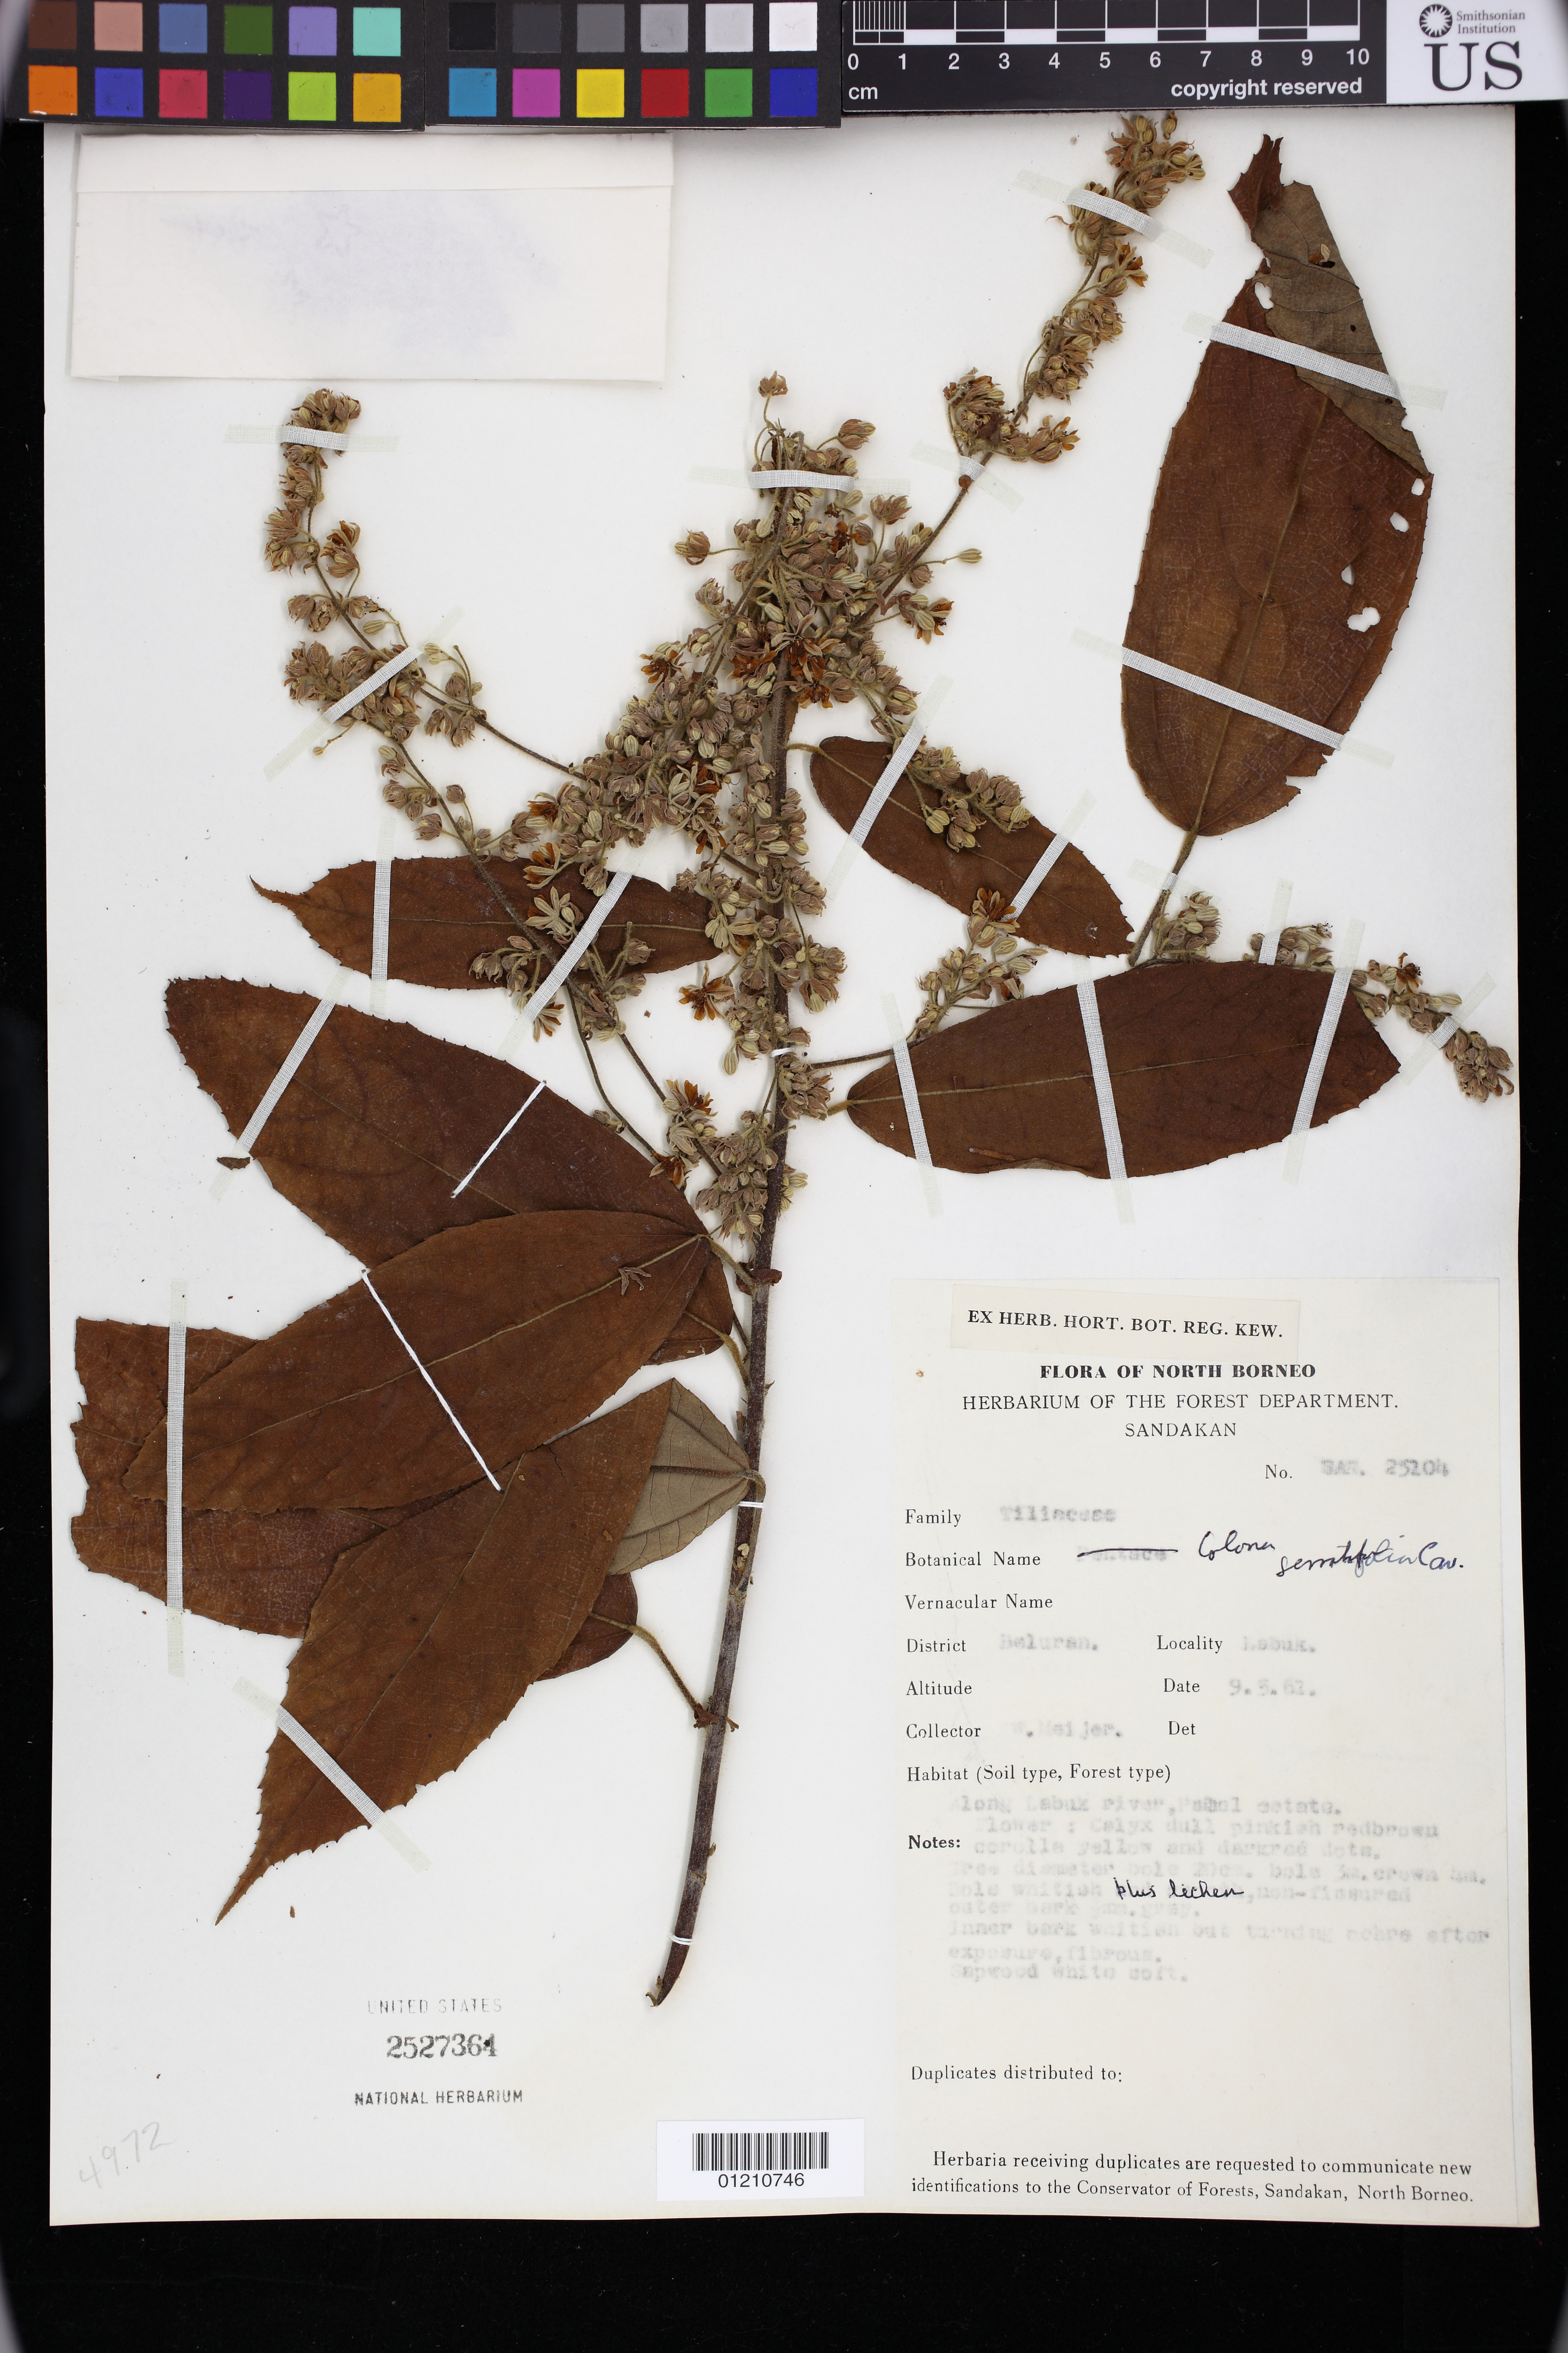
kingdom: Plantae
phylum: Tracheophyta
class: Magnoliopsida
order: Malvales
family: Malvaceae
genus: Colona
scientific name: Colona serratifolia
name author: Cav.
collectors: W. Meijer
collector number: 25204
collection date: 1963-05-09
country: Malaysia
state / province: Sabah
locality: District Beluran.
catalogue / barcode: US 2527364